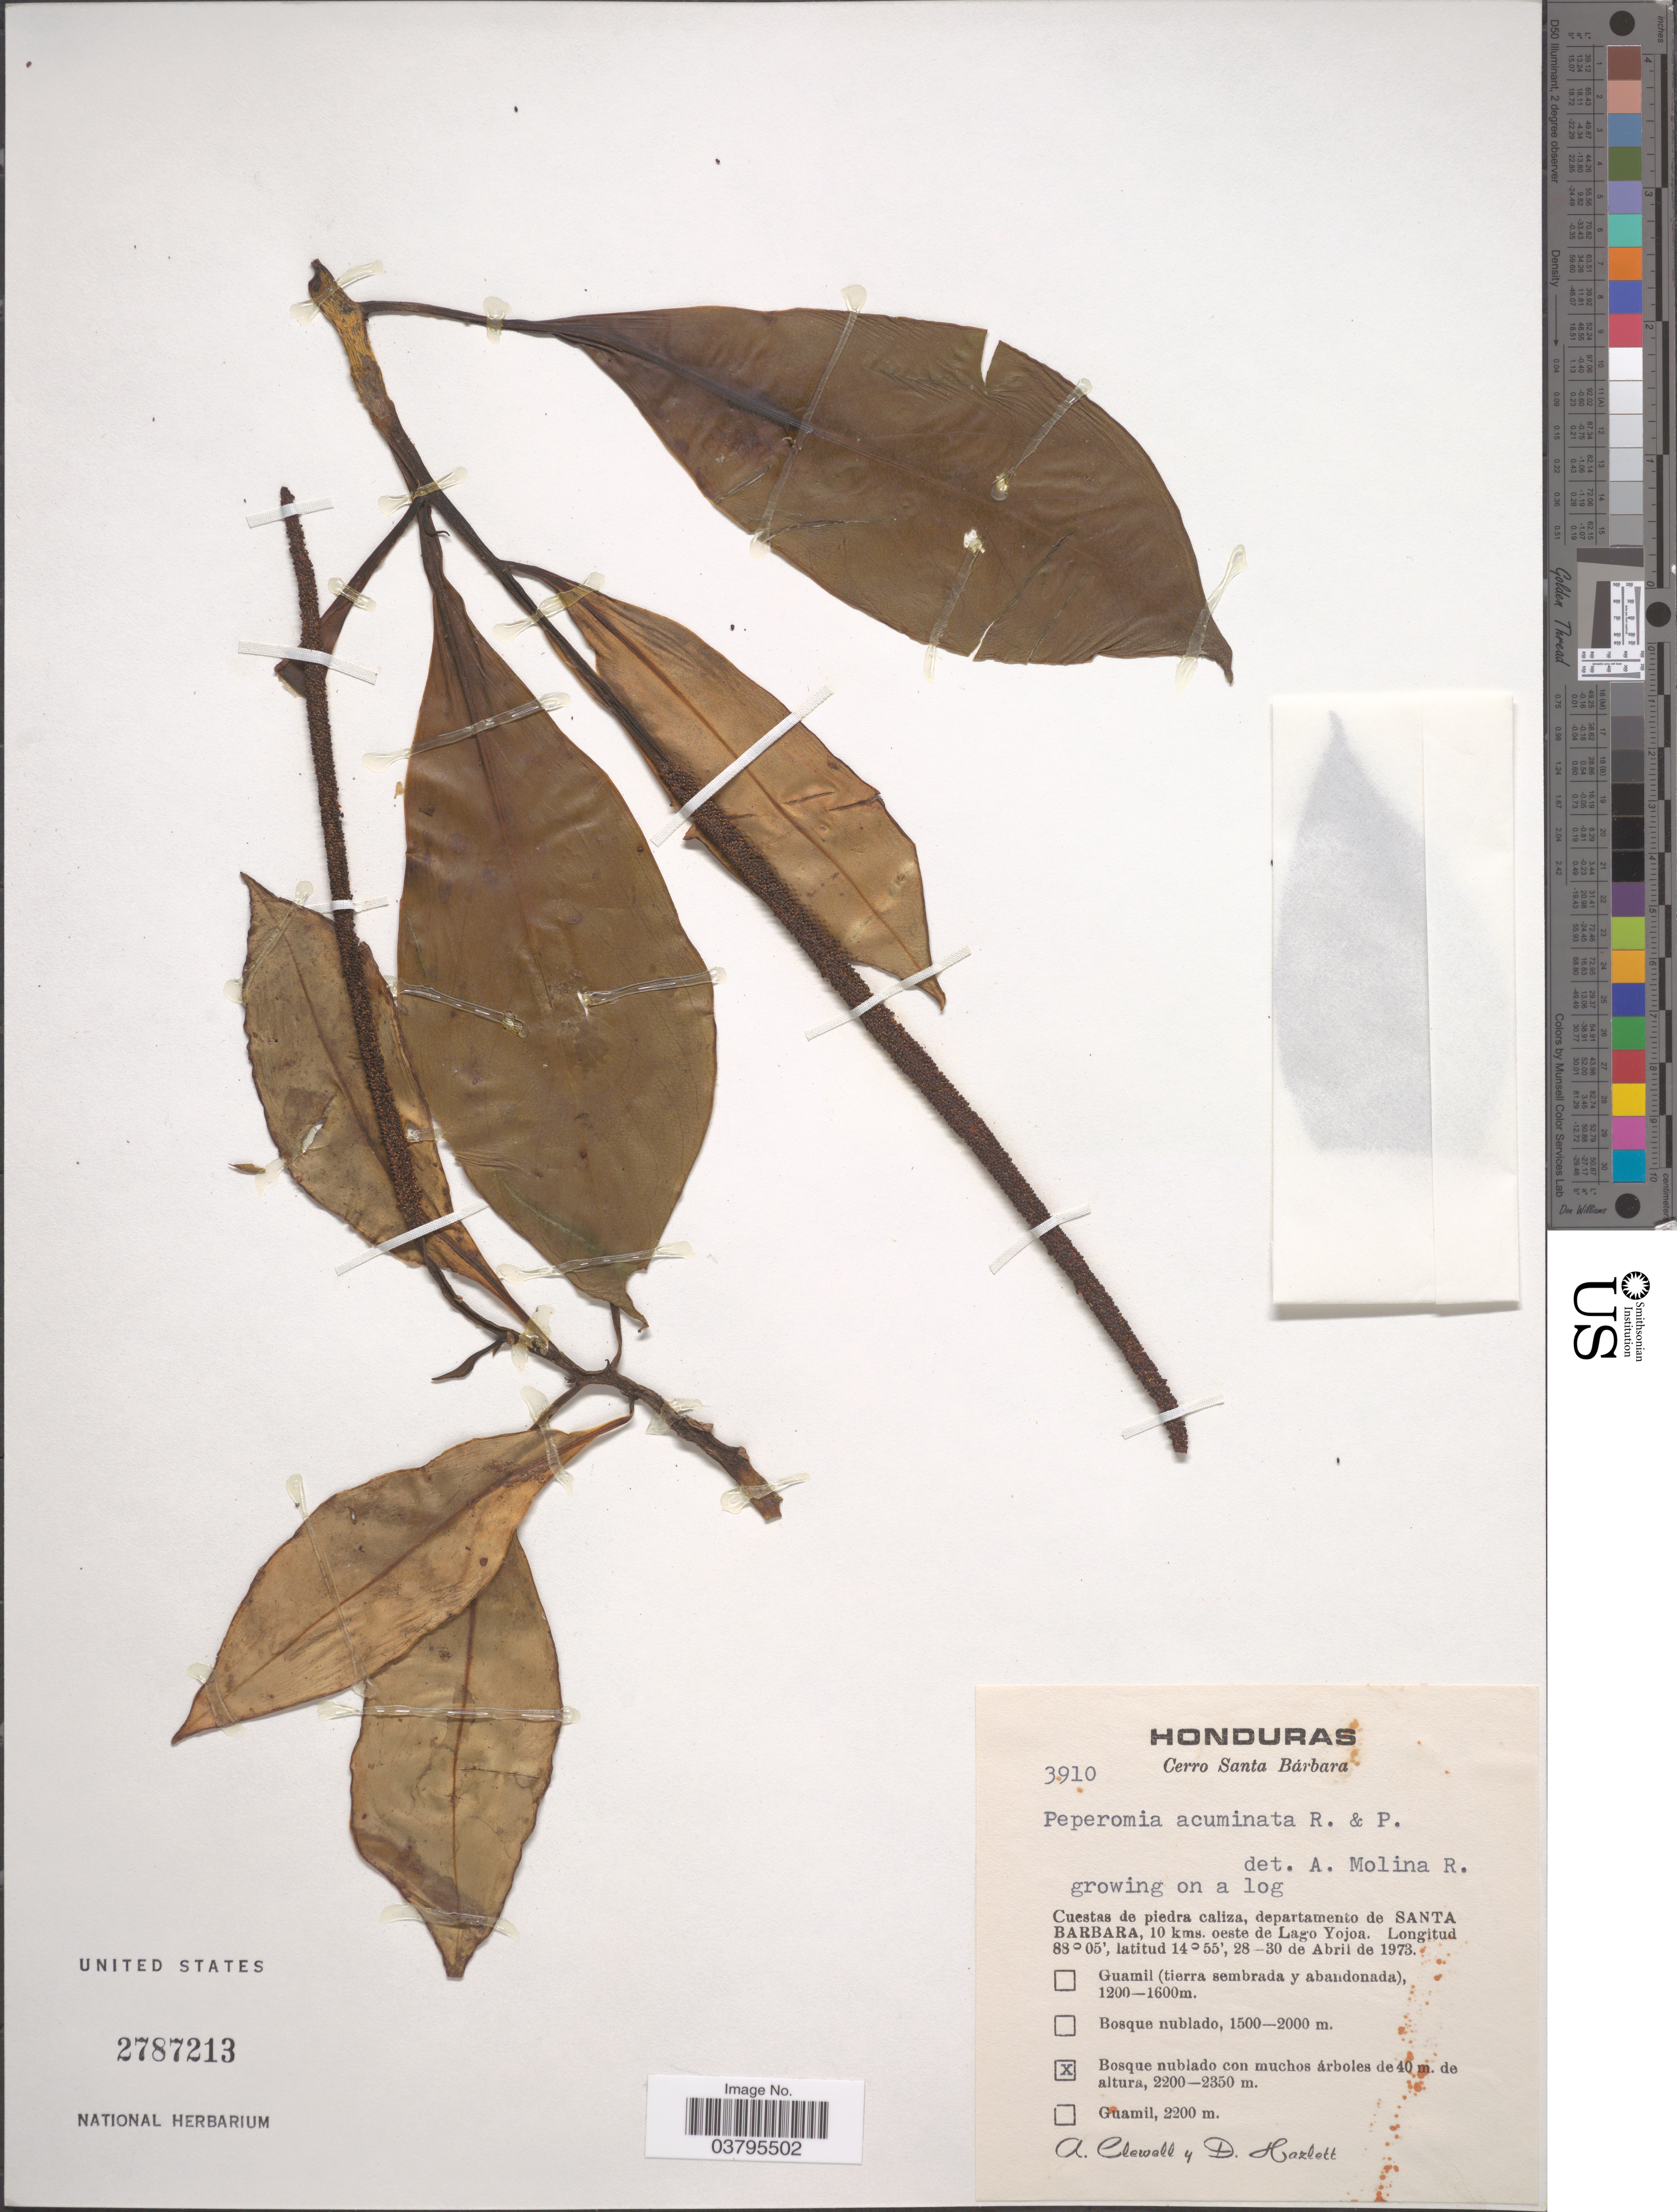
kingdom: Plantae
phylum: Tracheophyta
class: Magnoliopsida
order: Piperales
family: Piperaceae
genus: Peperomia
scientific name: Peperomia acuminata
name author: Ruiz & Pav.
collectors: A. Clewell & D. Hazlett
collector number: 3910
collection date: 1973-04-28/1973-04-30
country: Honduras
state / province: Santa Barbara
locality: Cerro Santa Bárbara. Cuestas de piedra caliza, departamento de Santa Barbara, 10 kms. oeste de Lago Yojoa.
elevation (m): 2200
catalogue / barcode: US 2787213